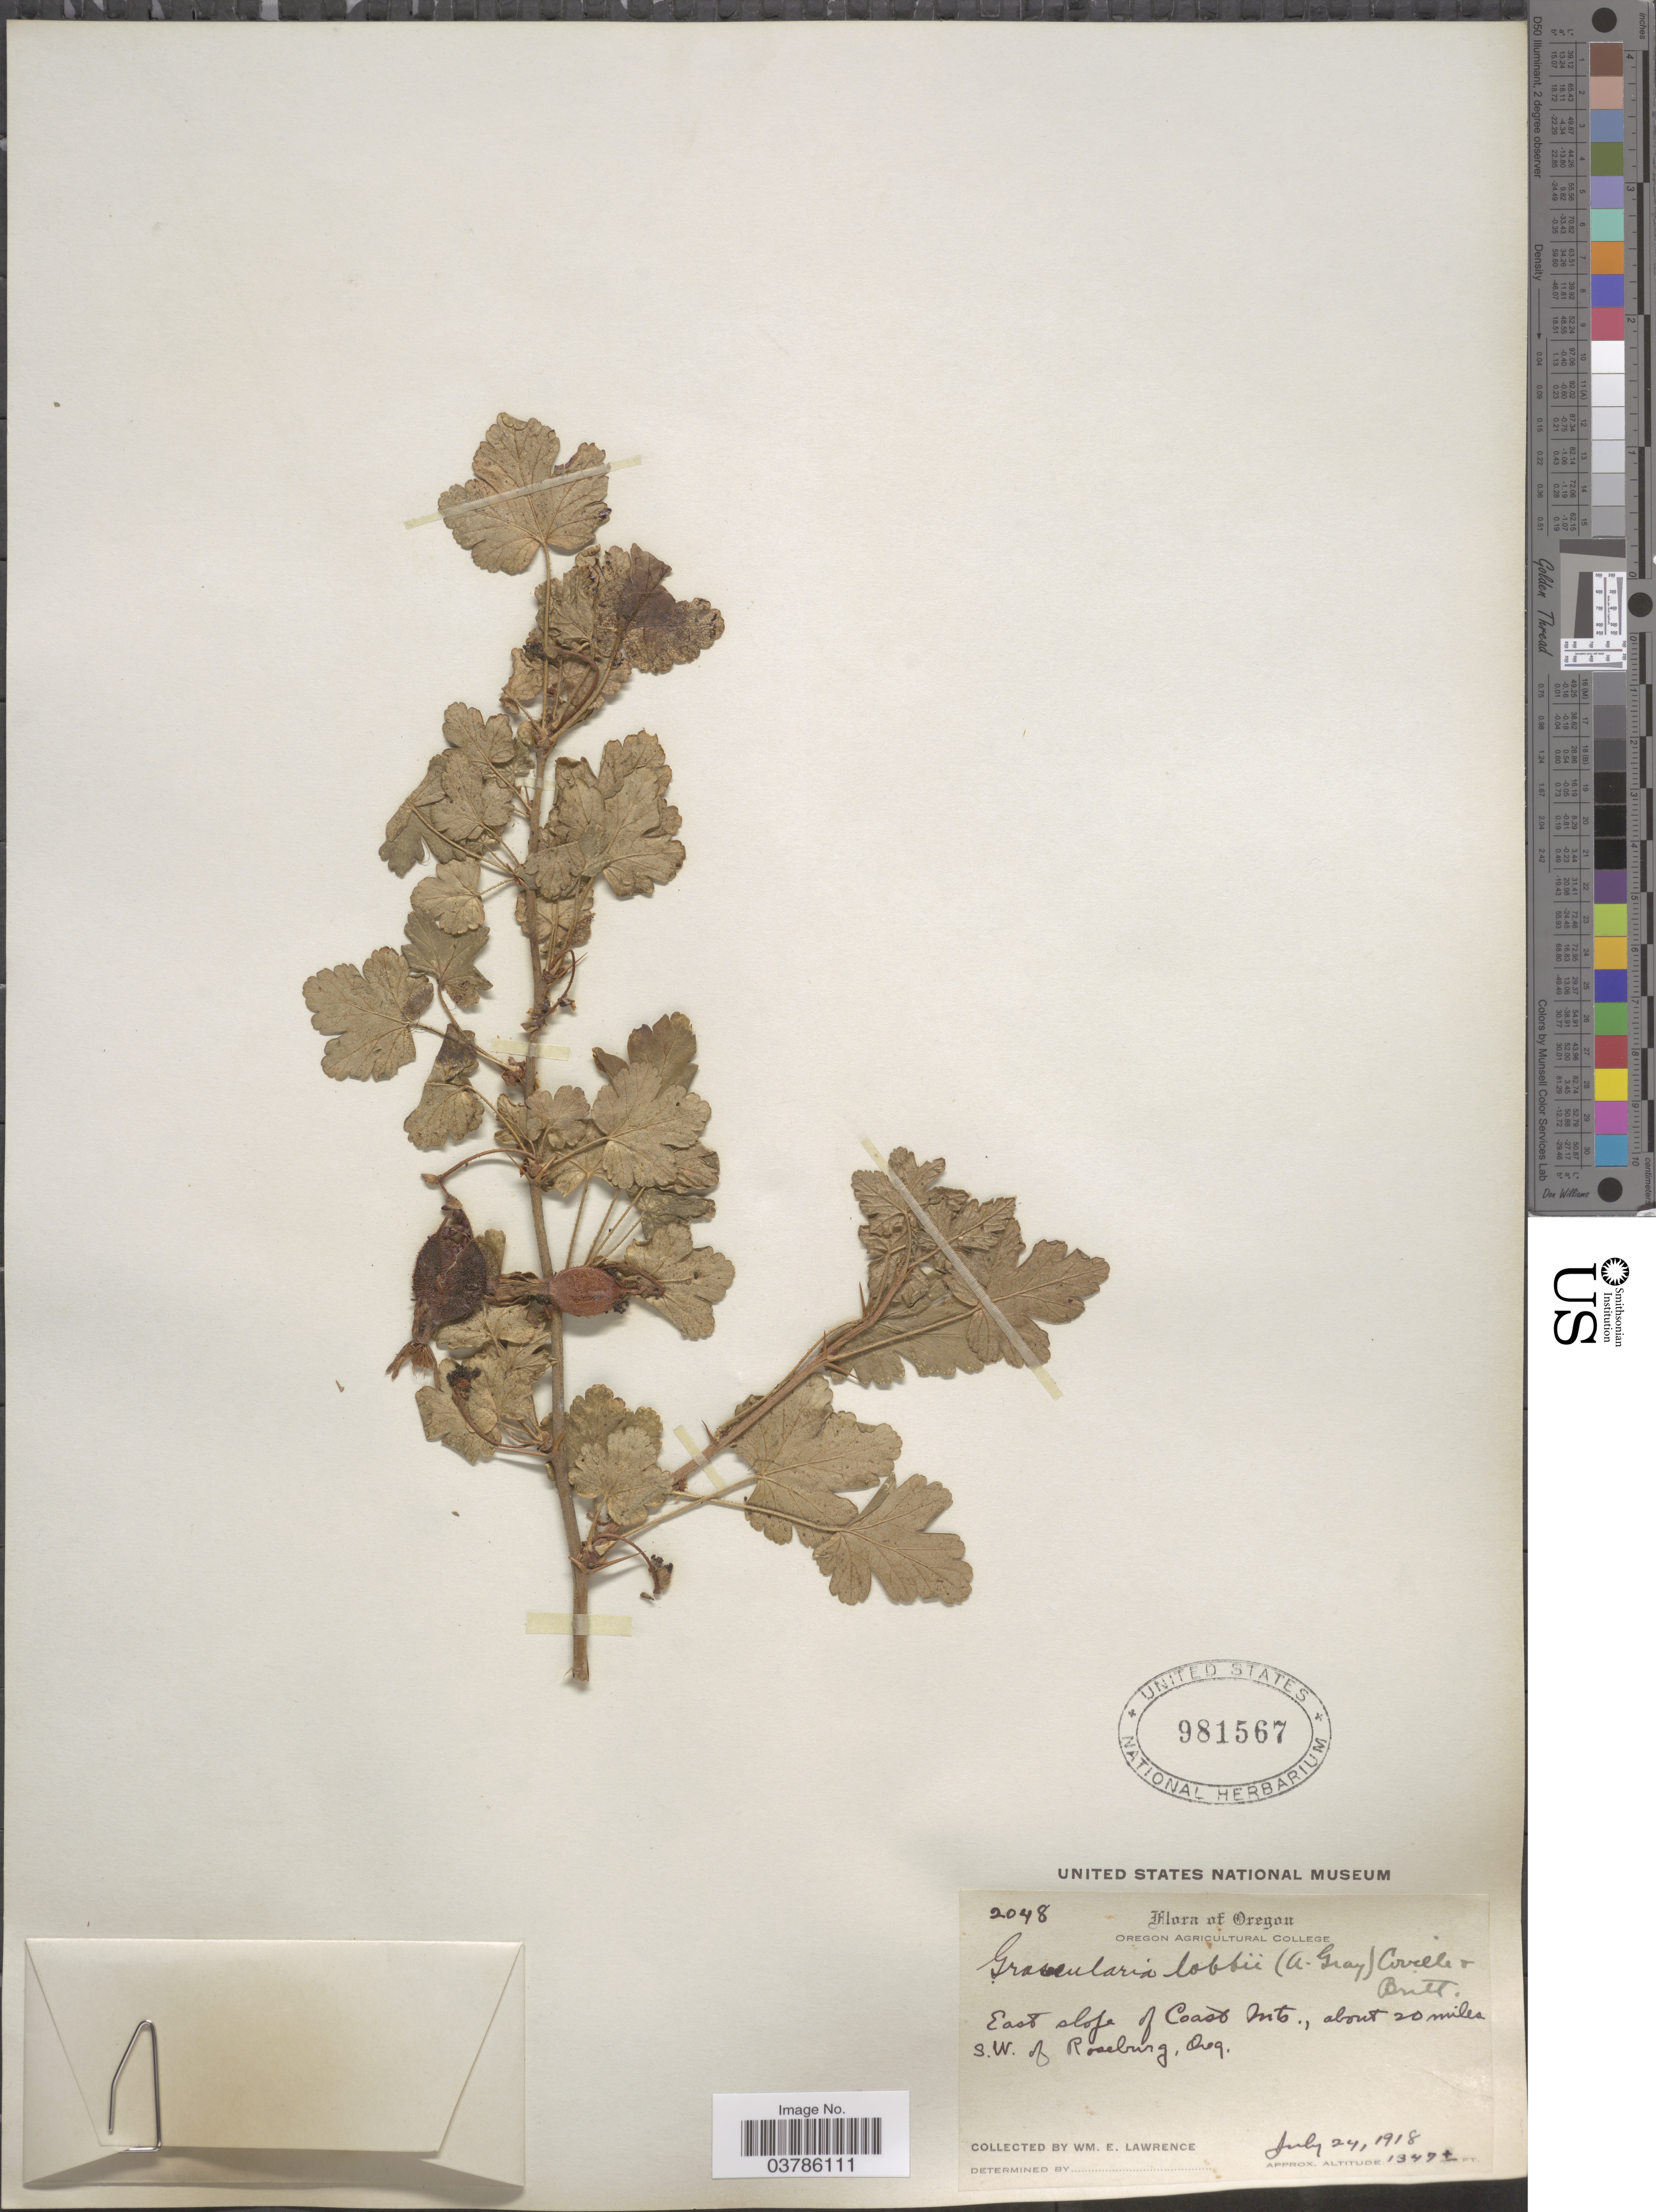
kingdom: Plantae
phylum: Tracheophyta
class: Magnoliopsida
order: Saxifragales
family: Grossulariaceae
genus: Ribes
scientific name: Ribes lobbii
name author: A. Gray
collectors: W. Lawrence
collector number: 2048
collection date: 1918-07-24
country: United States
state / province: Oregon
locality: East slope of Coast Mts., about 20 miles S.W. of Roseburg.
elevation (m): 411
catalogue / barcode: US 981567